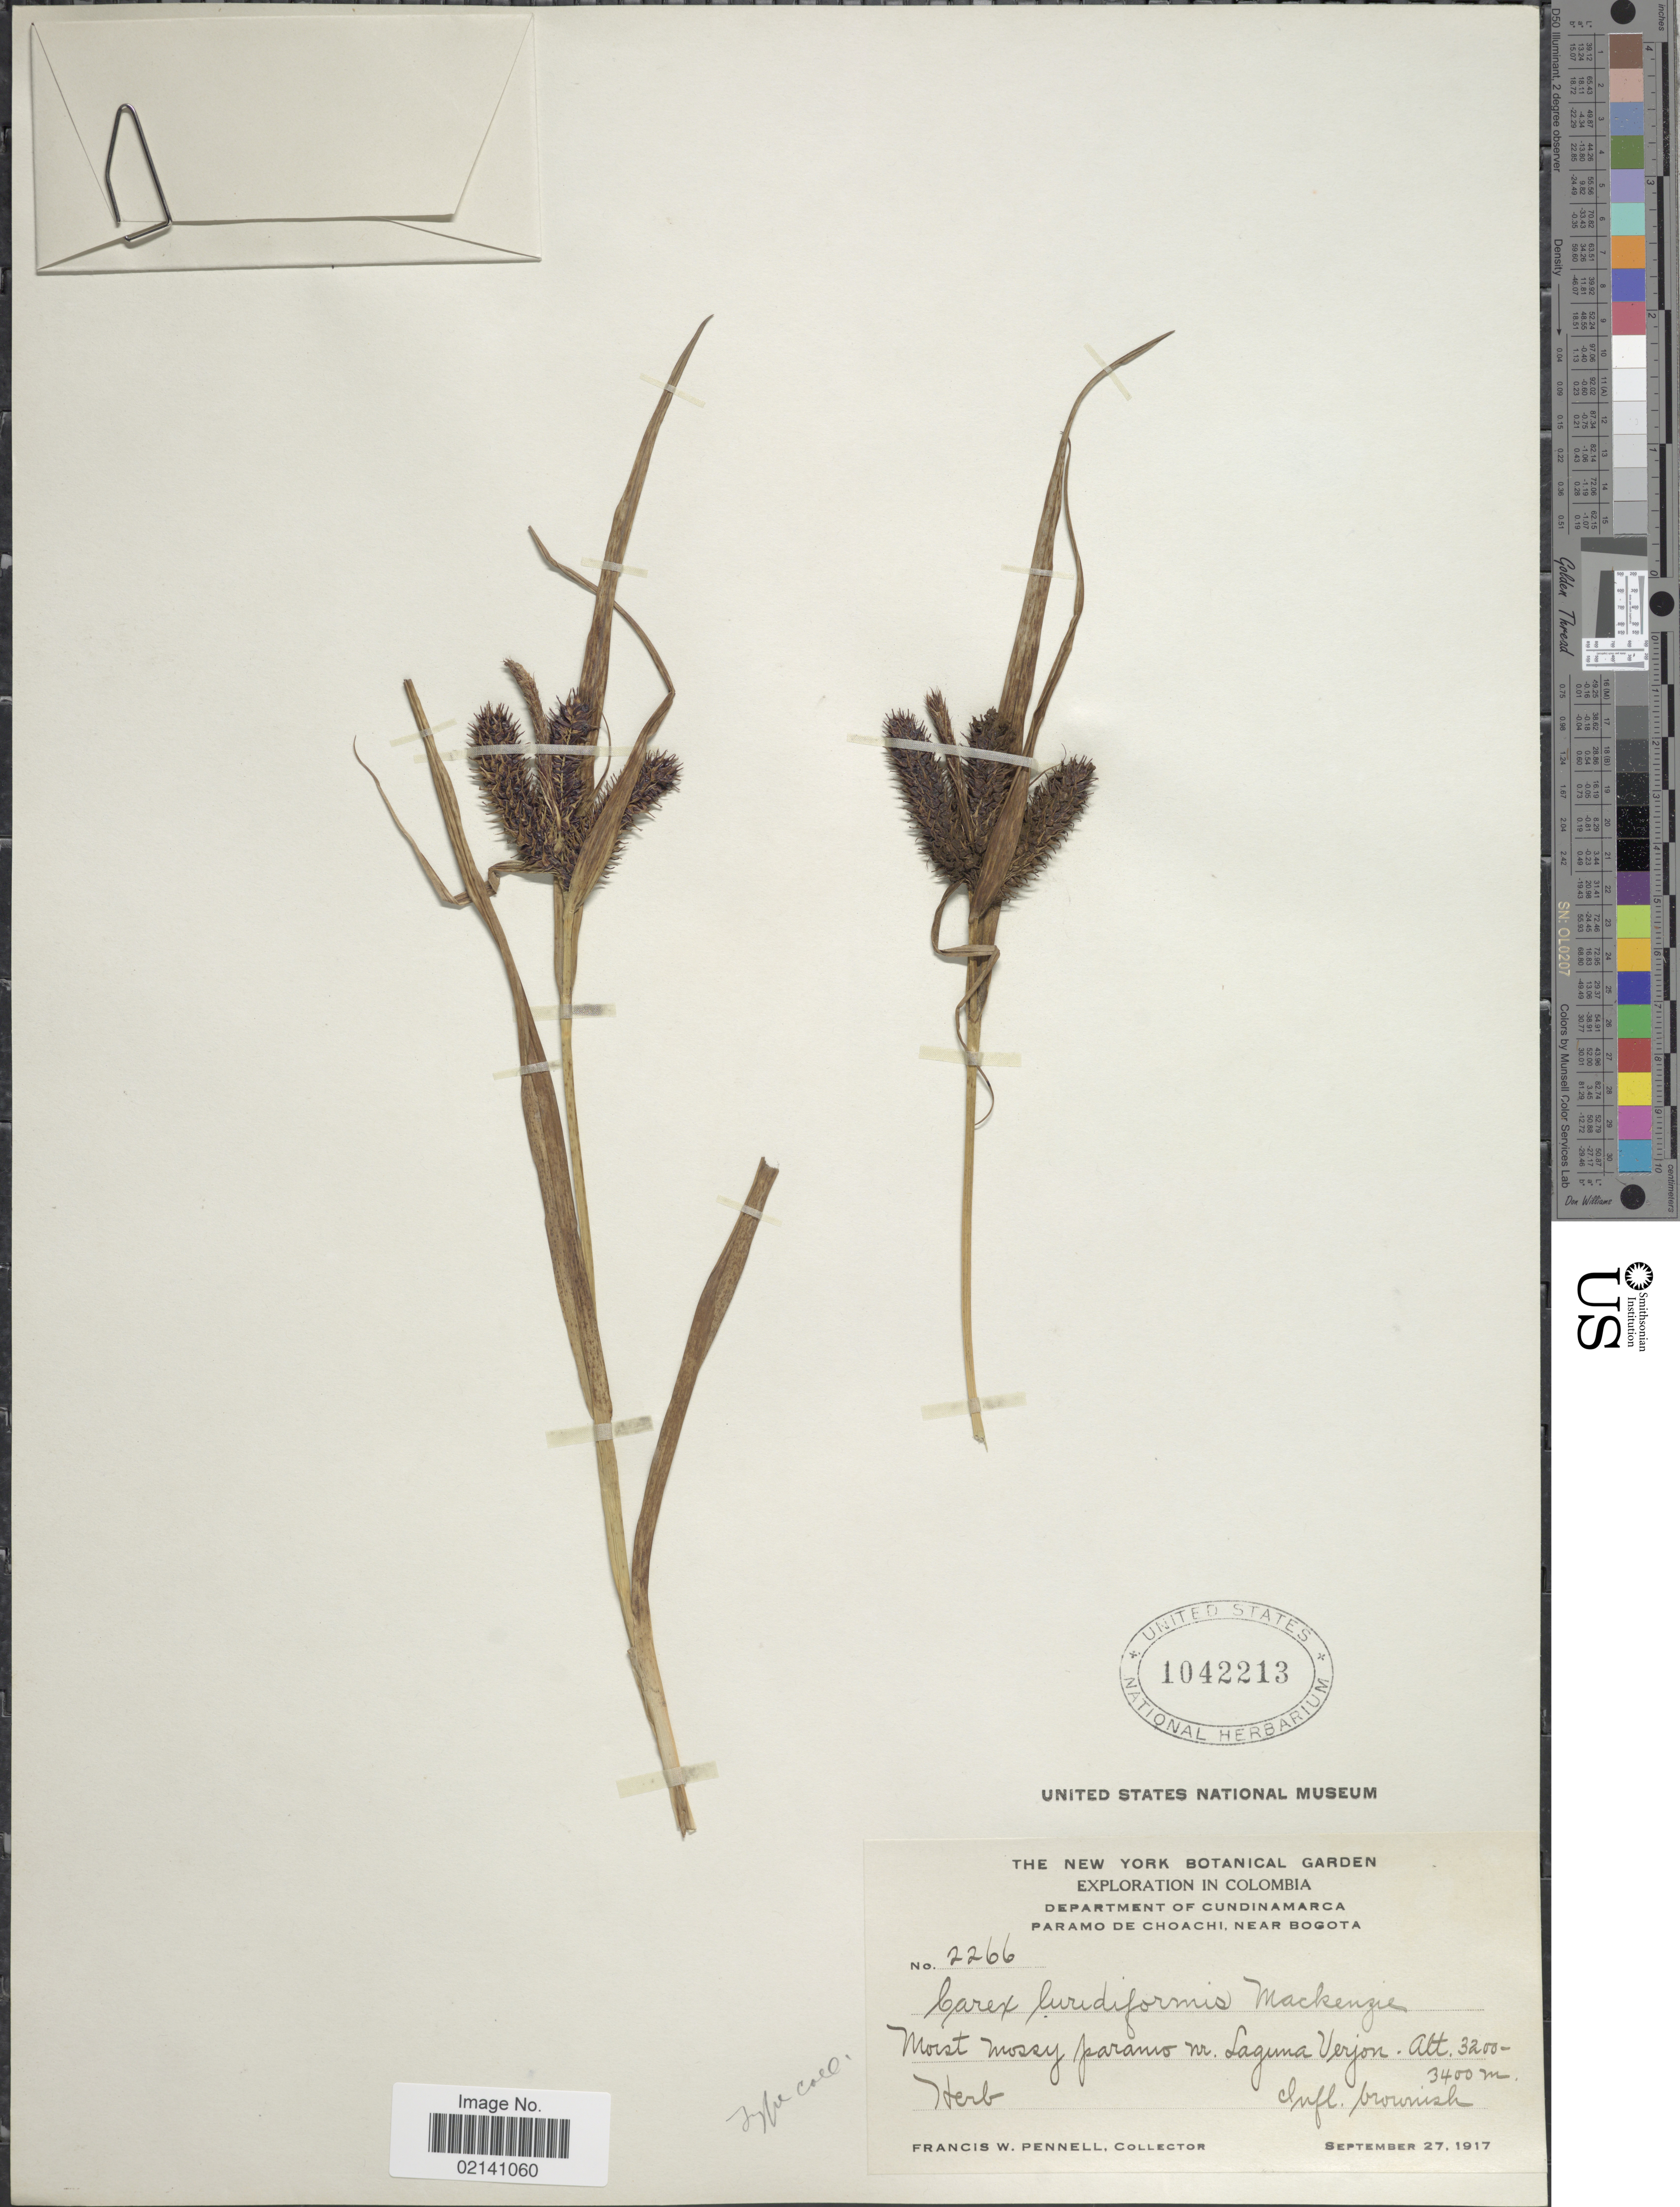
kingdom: Plantae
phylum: Tracheophyta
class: Liliopsida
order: Poales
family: Cyperaceae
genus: Carex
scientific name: Carex purpurea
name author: Boott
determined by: Jimnéz-Mejias, Pedro, (UPOS), Universidad Pablo de Olavide (SPAIN)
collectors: F. W. Pennell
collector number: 2266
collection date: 1917-09-27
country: Colombia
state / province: Cundinamarca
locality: Department of Cundinamarca, paramo de Choachi, near Bogota, moist mossy paramo nr. Laguna Verjon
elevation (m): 3200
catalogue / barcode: US 1042213